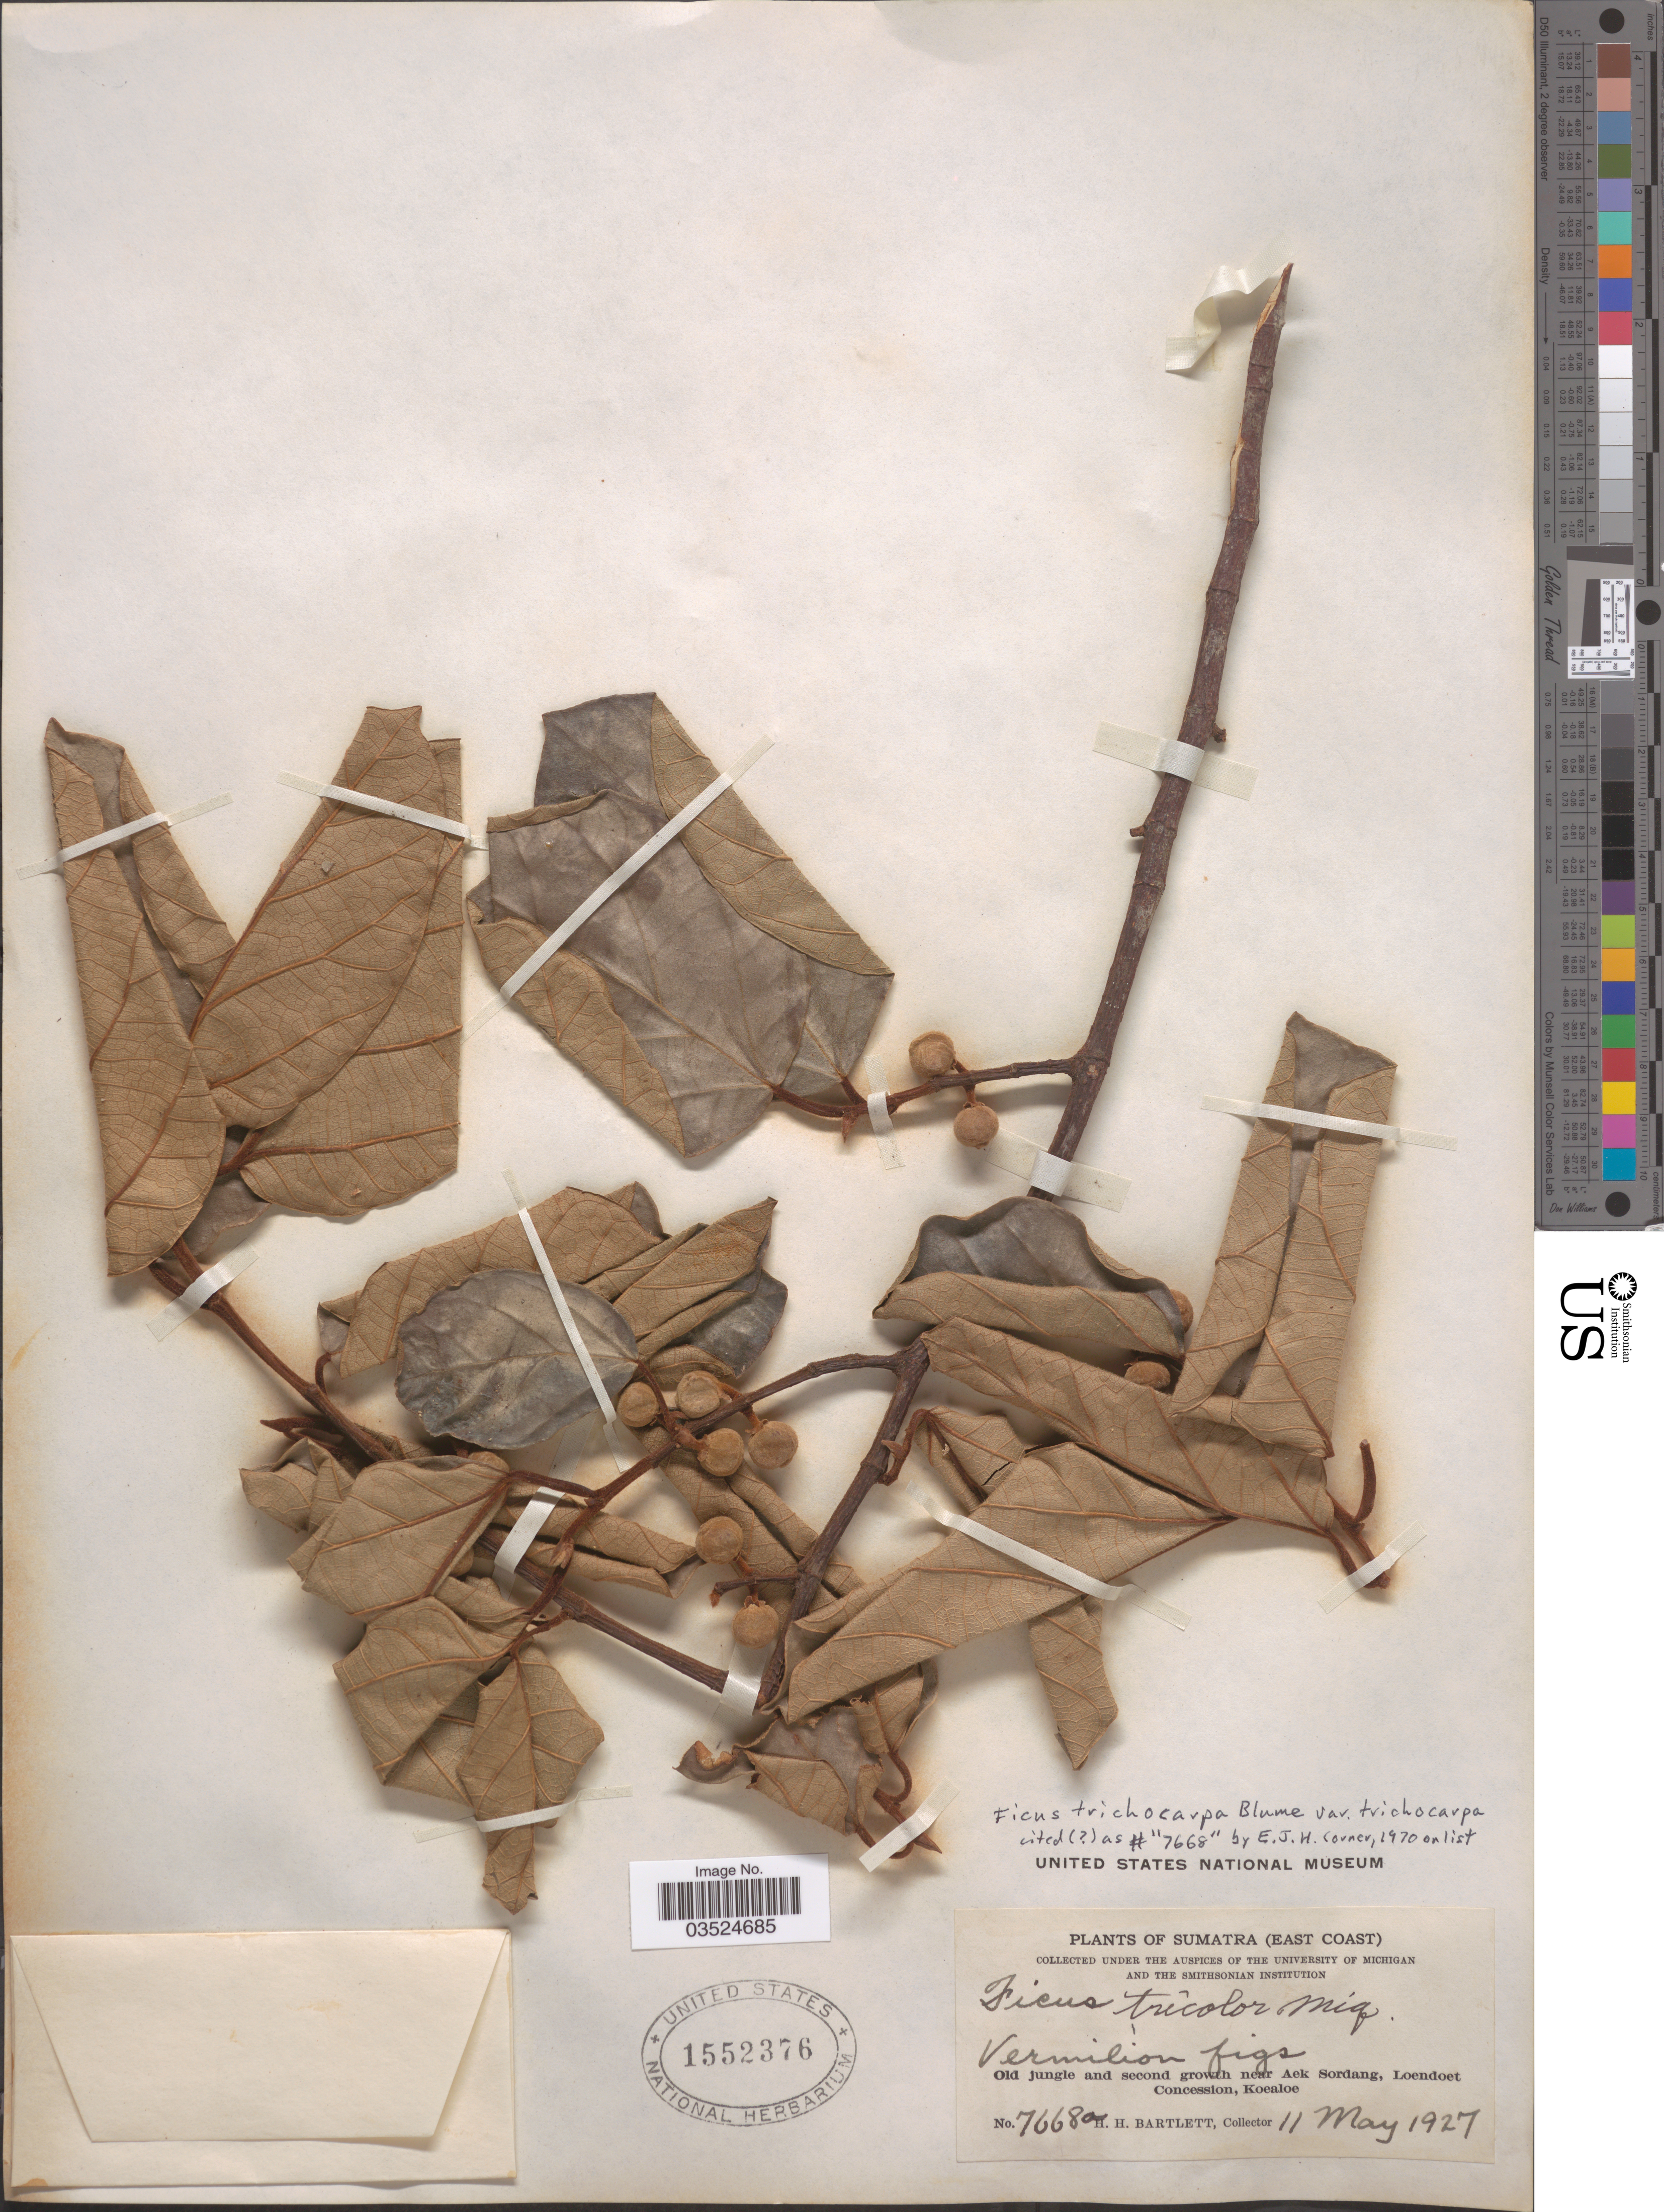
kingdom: Plantae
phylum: Tracheophyta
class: Magnoliopsida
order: Rosales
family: Moraceae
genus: Ficus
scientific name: Ficus trichocarpa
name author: Blume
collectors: H. H. Bartlett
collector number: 7668a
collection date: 1927-05-11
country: Indonesia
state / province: Sumatra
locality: East Coast. Old jungle and second growth near Aek Sordang, Loendoet Concession, Koealoe.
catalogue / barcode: US 1552376